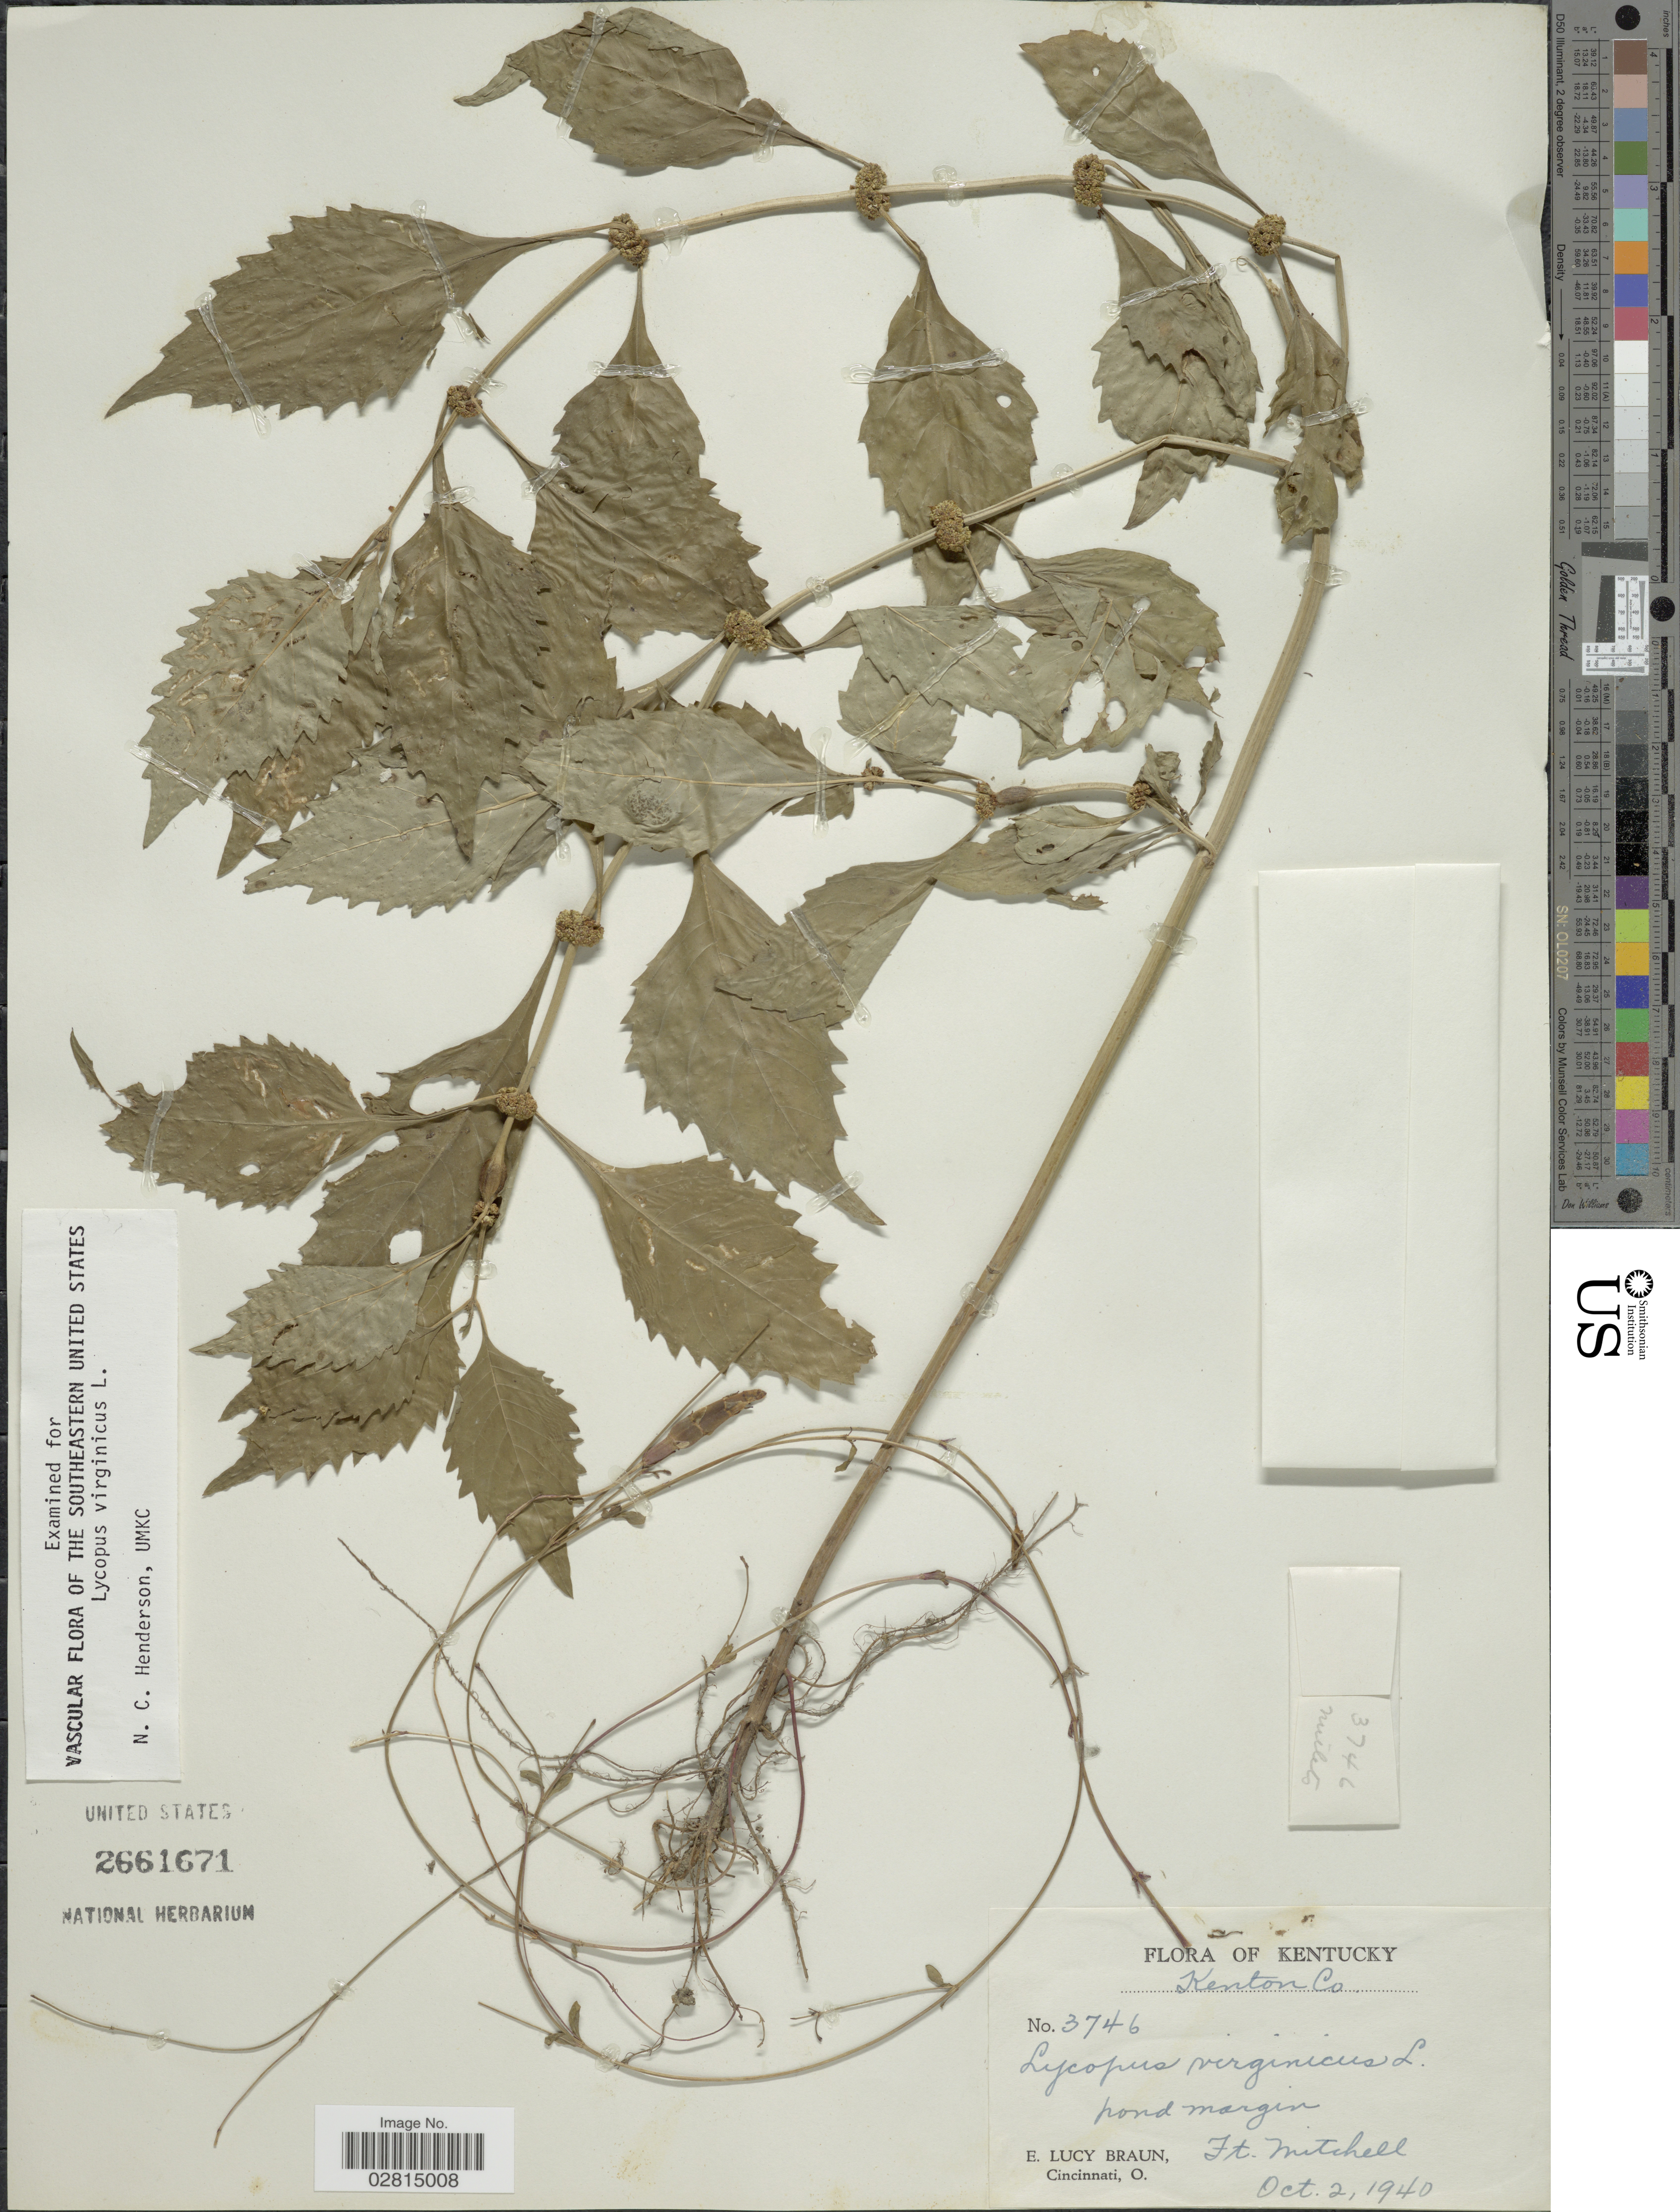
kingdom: Plantae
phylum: Tracheophyta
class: Magnoliopsida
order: Lamiales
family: Lamiaceae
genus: Lycopus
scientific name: Lycopus virginicus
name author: L.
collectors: E. L. Braun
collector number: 3746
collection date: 1940-10-02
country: United States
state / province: Kentucky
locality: Kenton Co., Ft. Mitchell.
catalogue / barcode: US 2661671